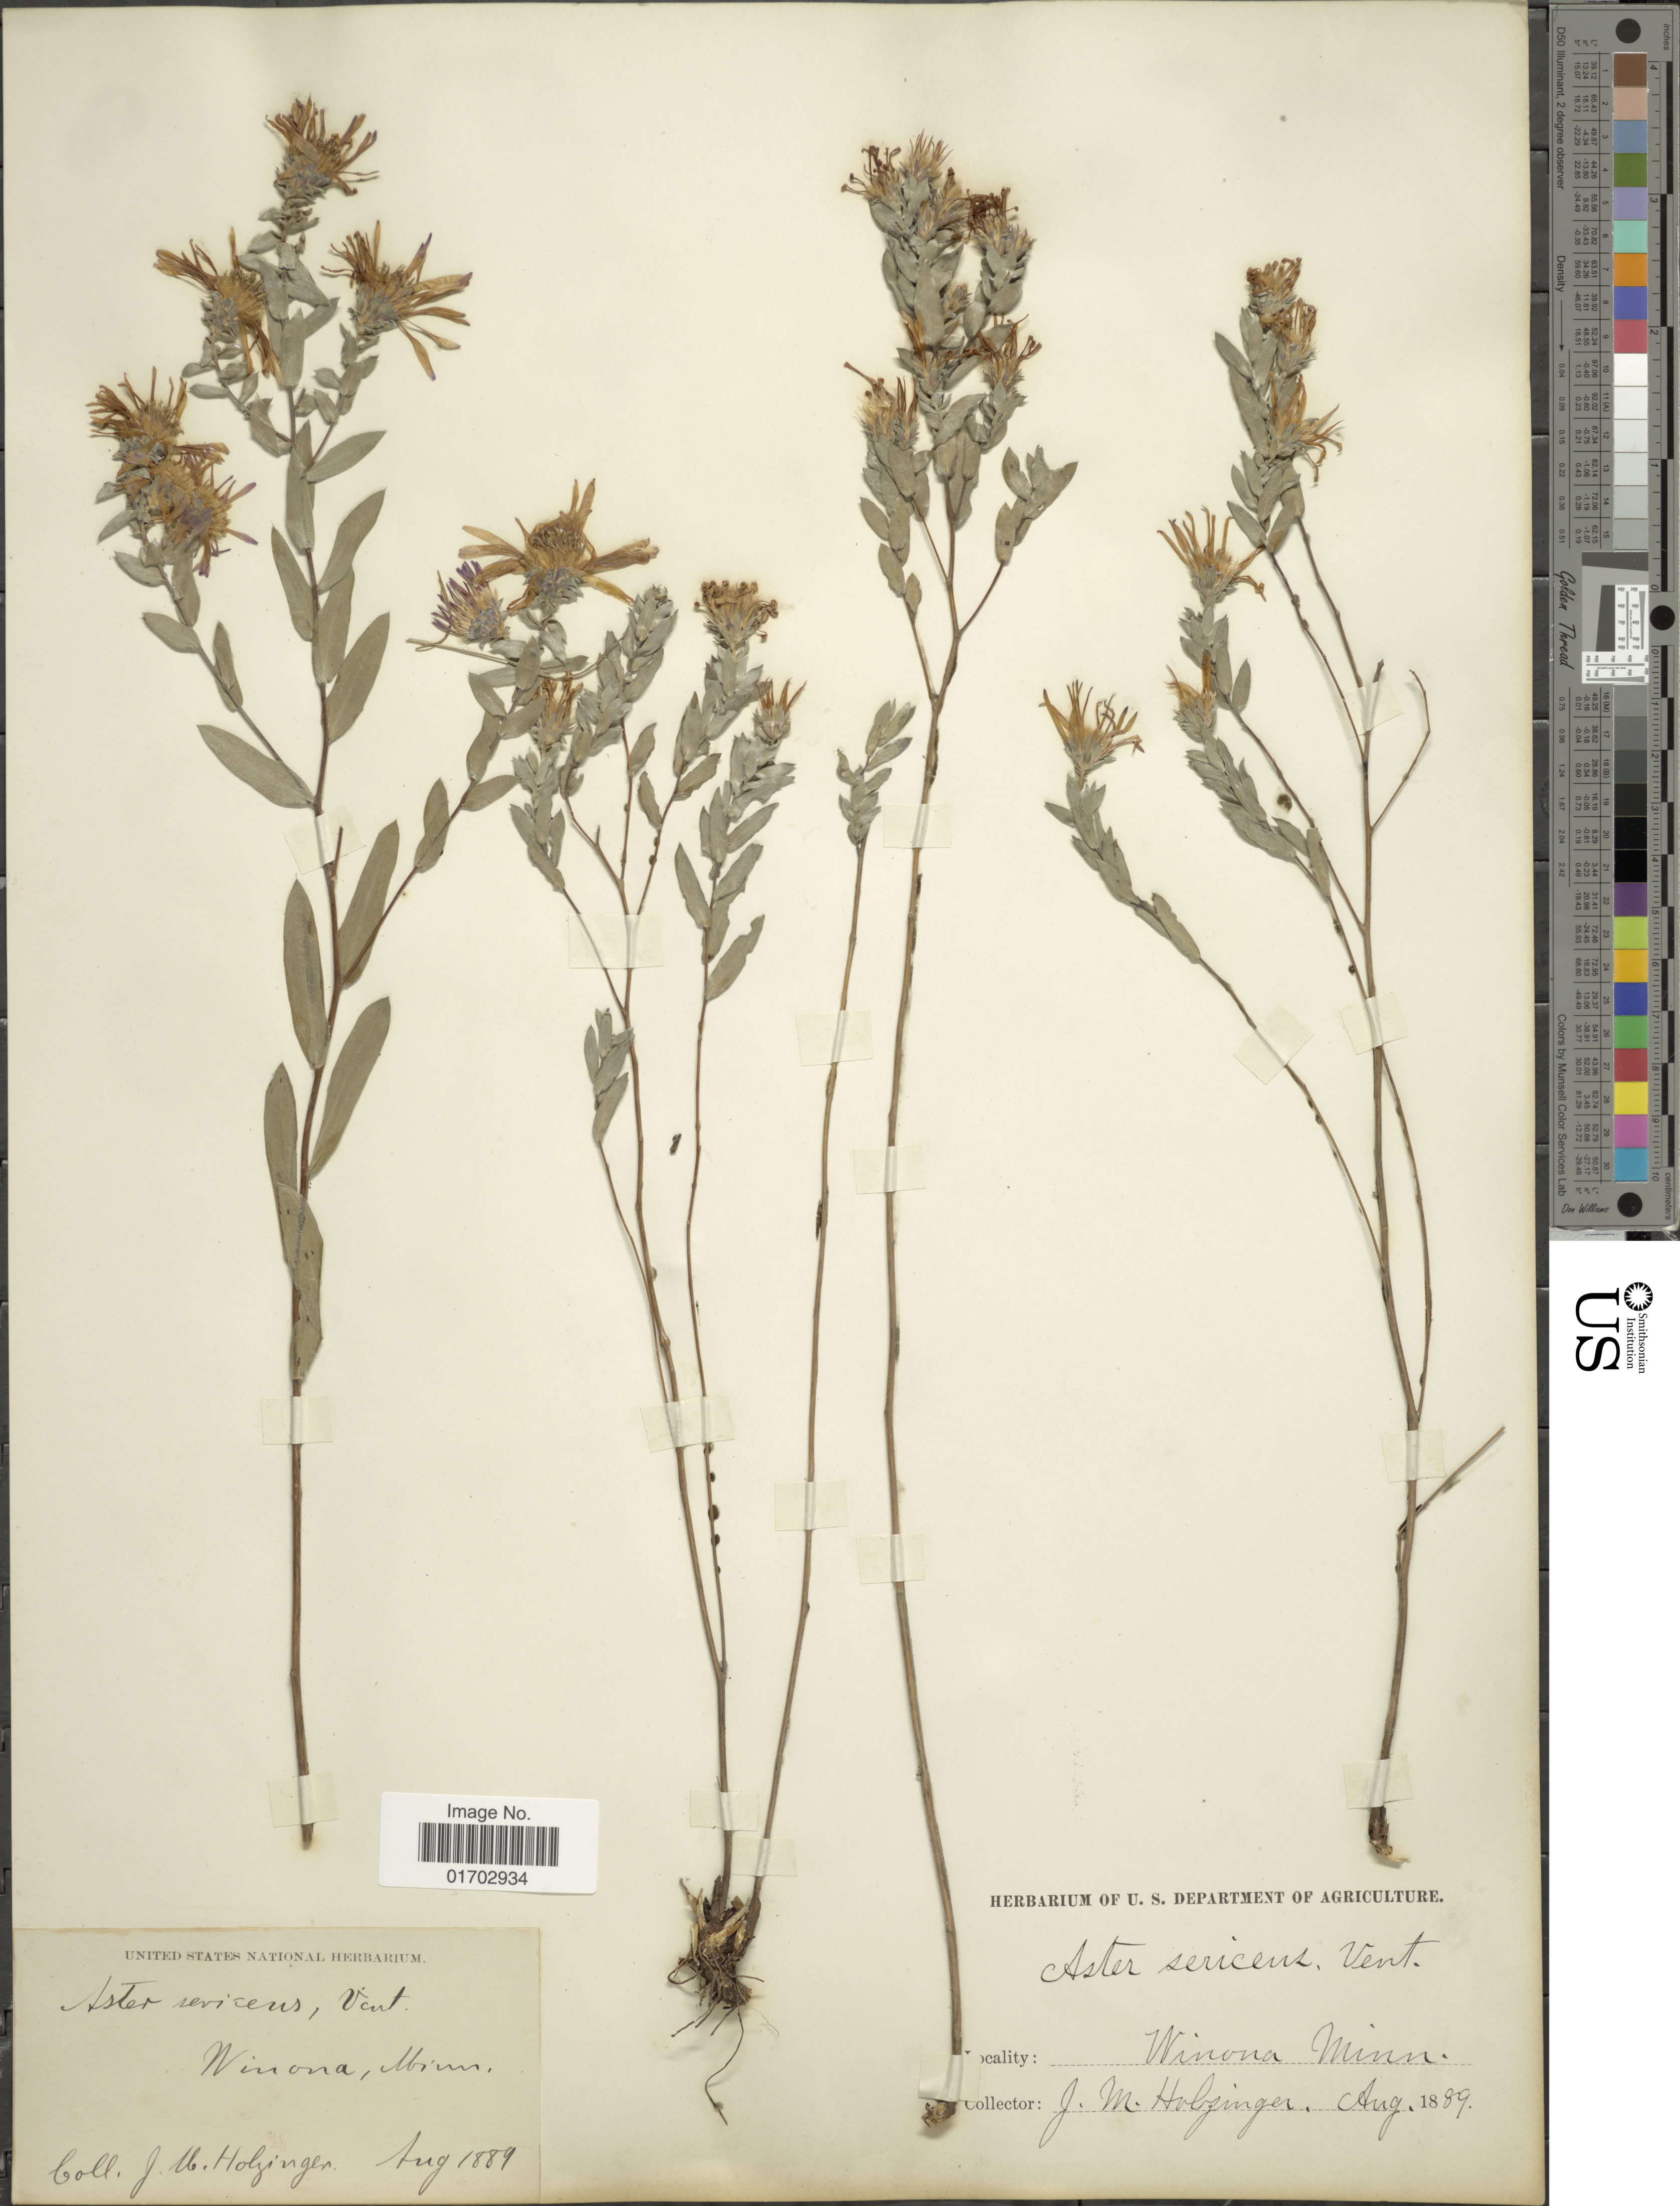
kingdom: Plantae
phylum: Tracheophyta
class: Magnoliopsida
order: Asterales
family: Asteraceae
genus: Symphyotrichum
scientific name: Symphyotrichum sericeum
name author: (Vent.) G.L. Nesom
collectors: J. M. Holzinger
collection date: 1889-09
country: United States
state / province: Minnesota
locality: Winona.